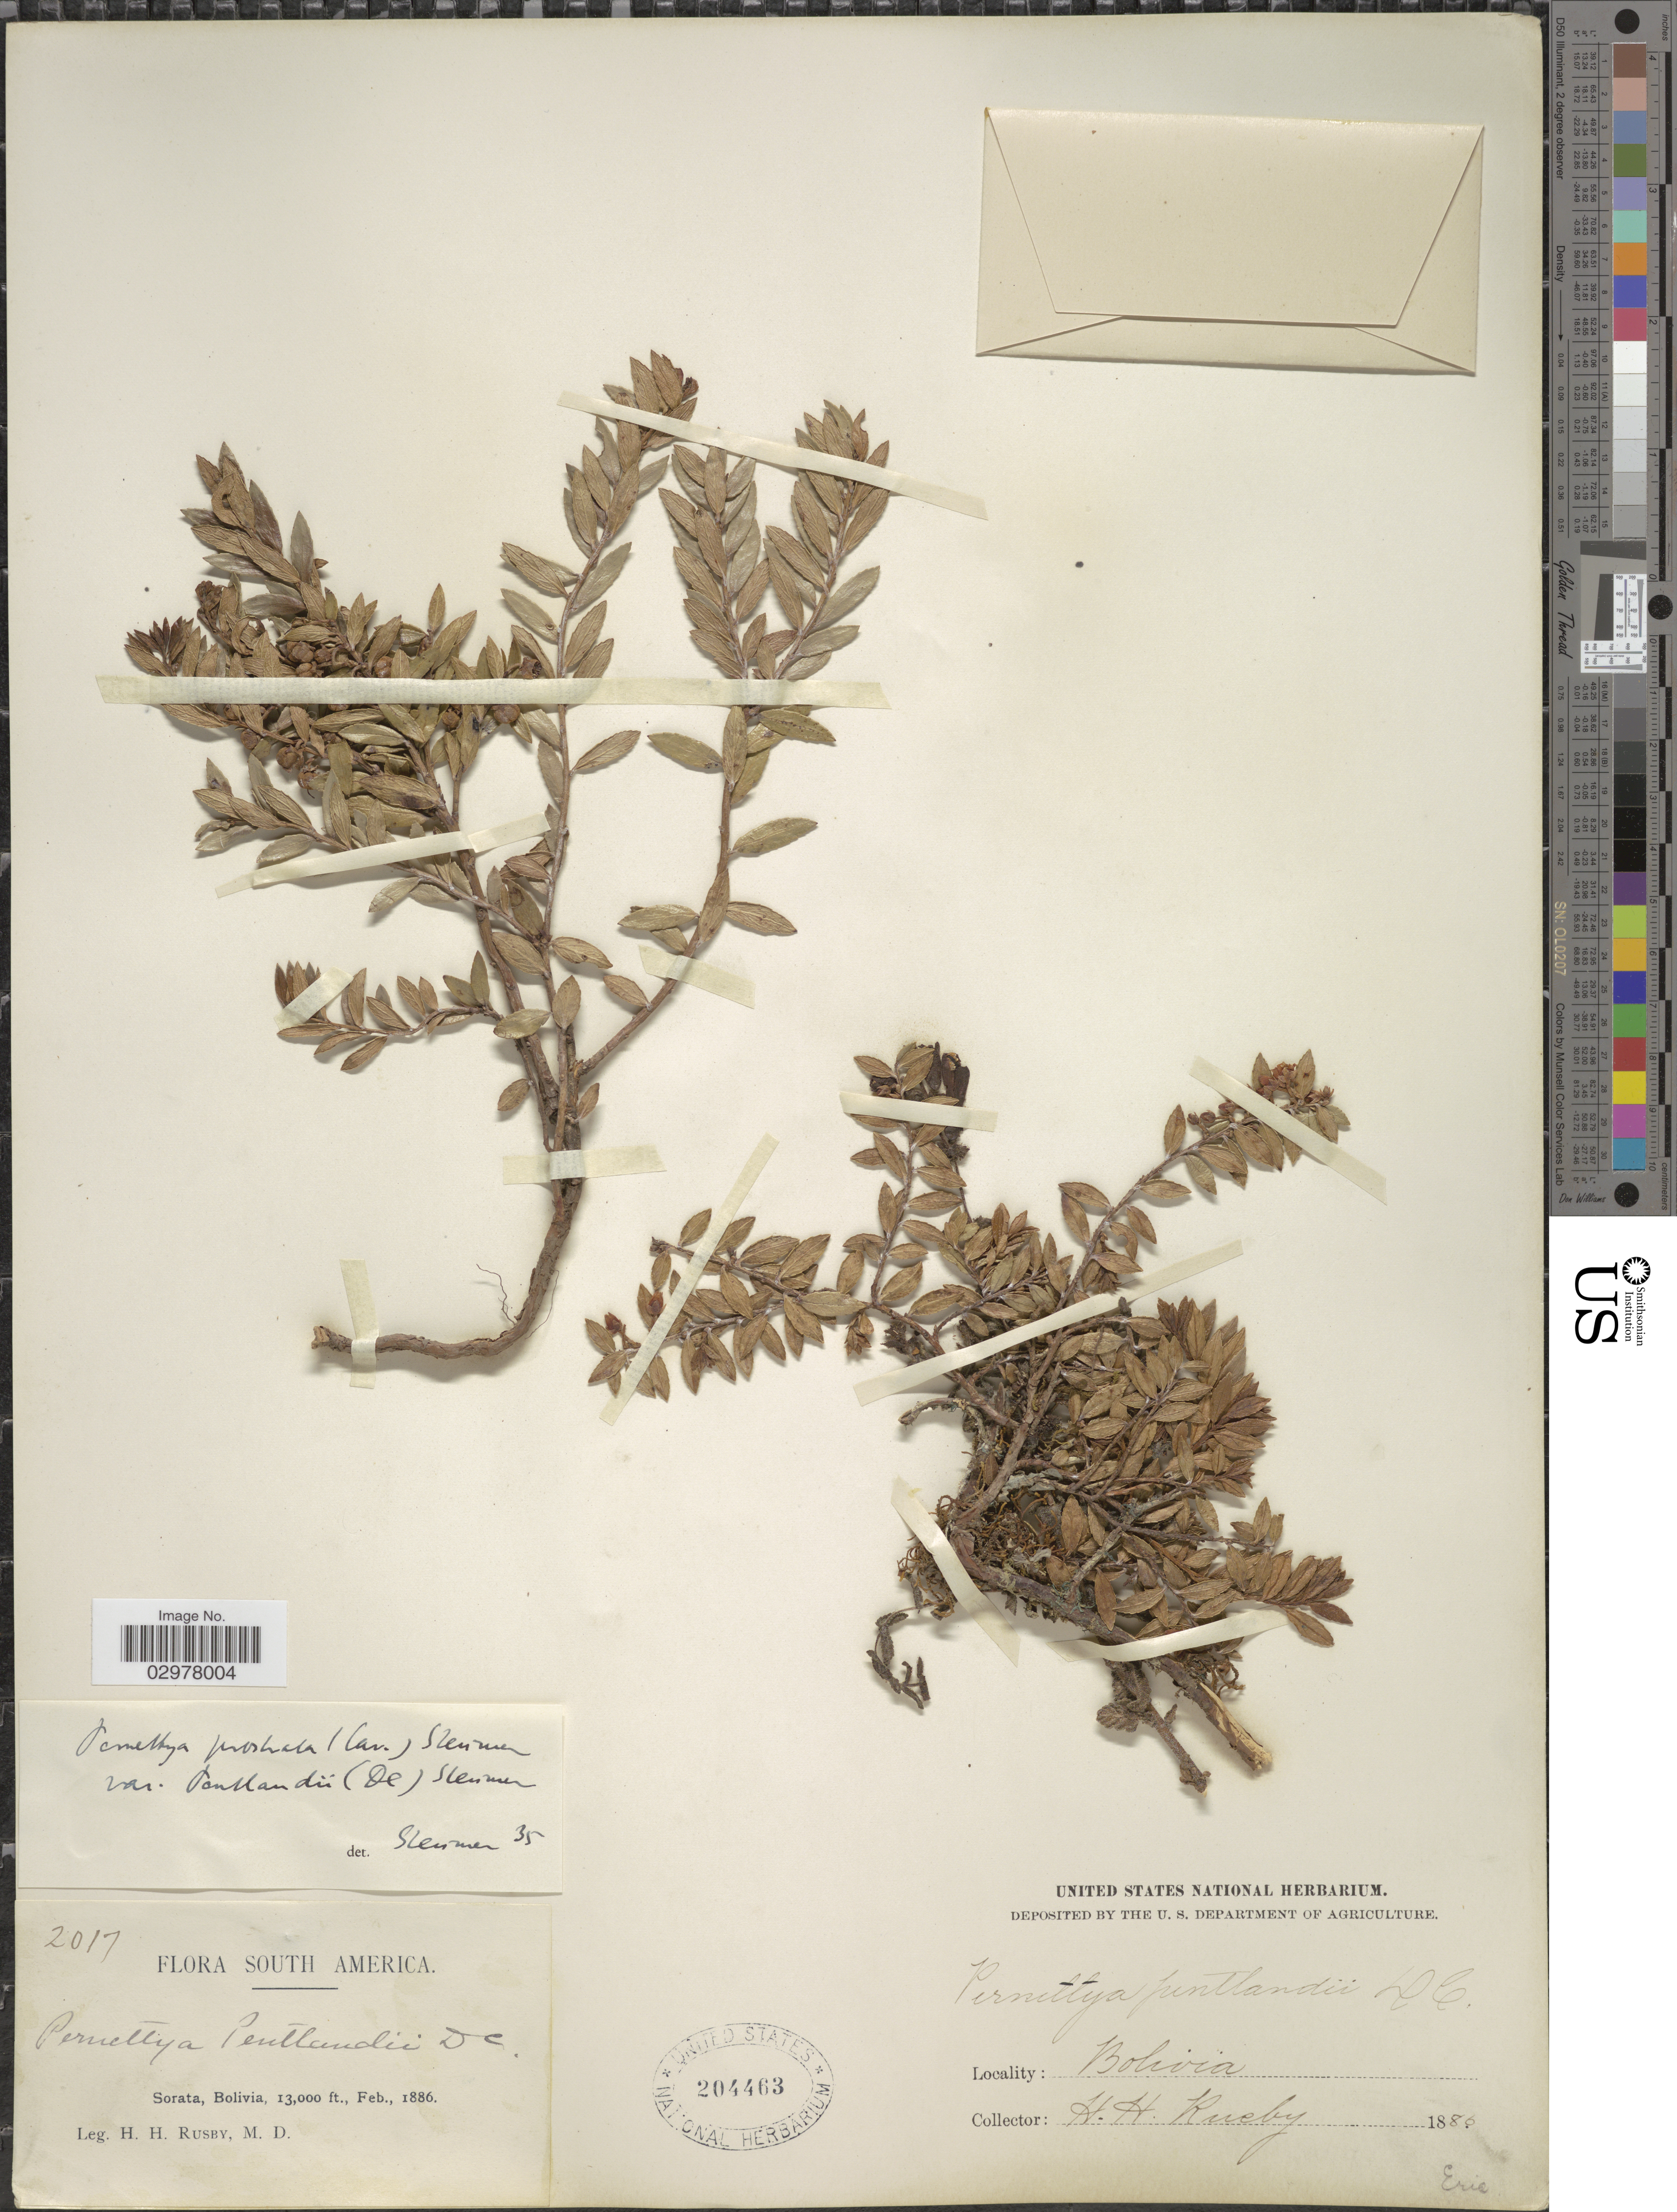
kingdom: Plantae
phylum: Tracheophyta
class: Magnoliopsida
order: Ericales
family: Ericaceae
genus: Pernettya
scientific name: Pernettya prostrata var. pentlandii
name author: (DC.) Sleumer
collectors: H. H. Rusby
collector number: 2017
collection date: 1886-02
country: Bolivia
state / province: La Páz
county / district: Larecaja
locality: Sorata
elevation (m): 3962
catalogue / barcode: US 204463